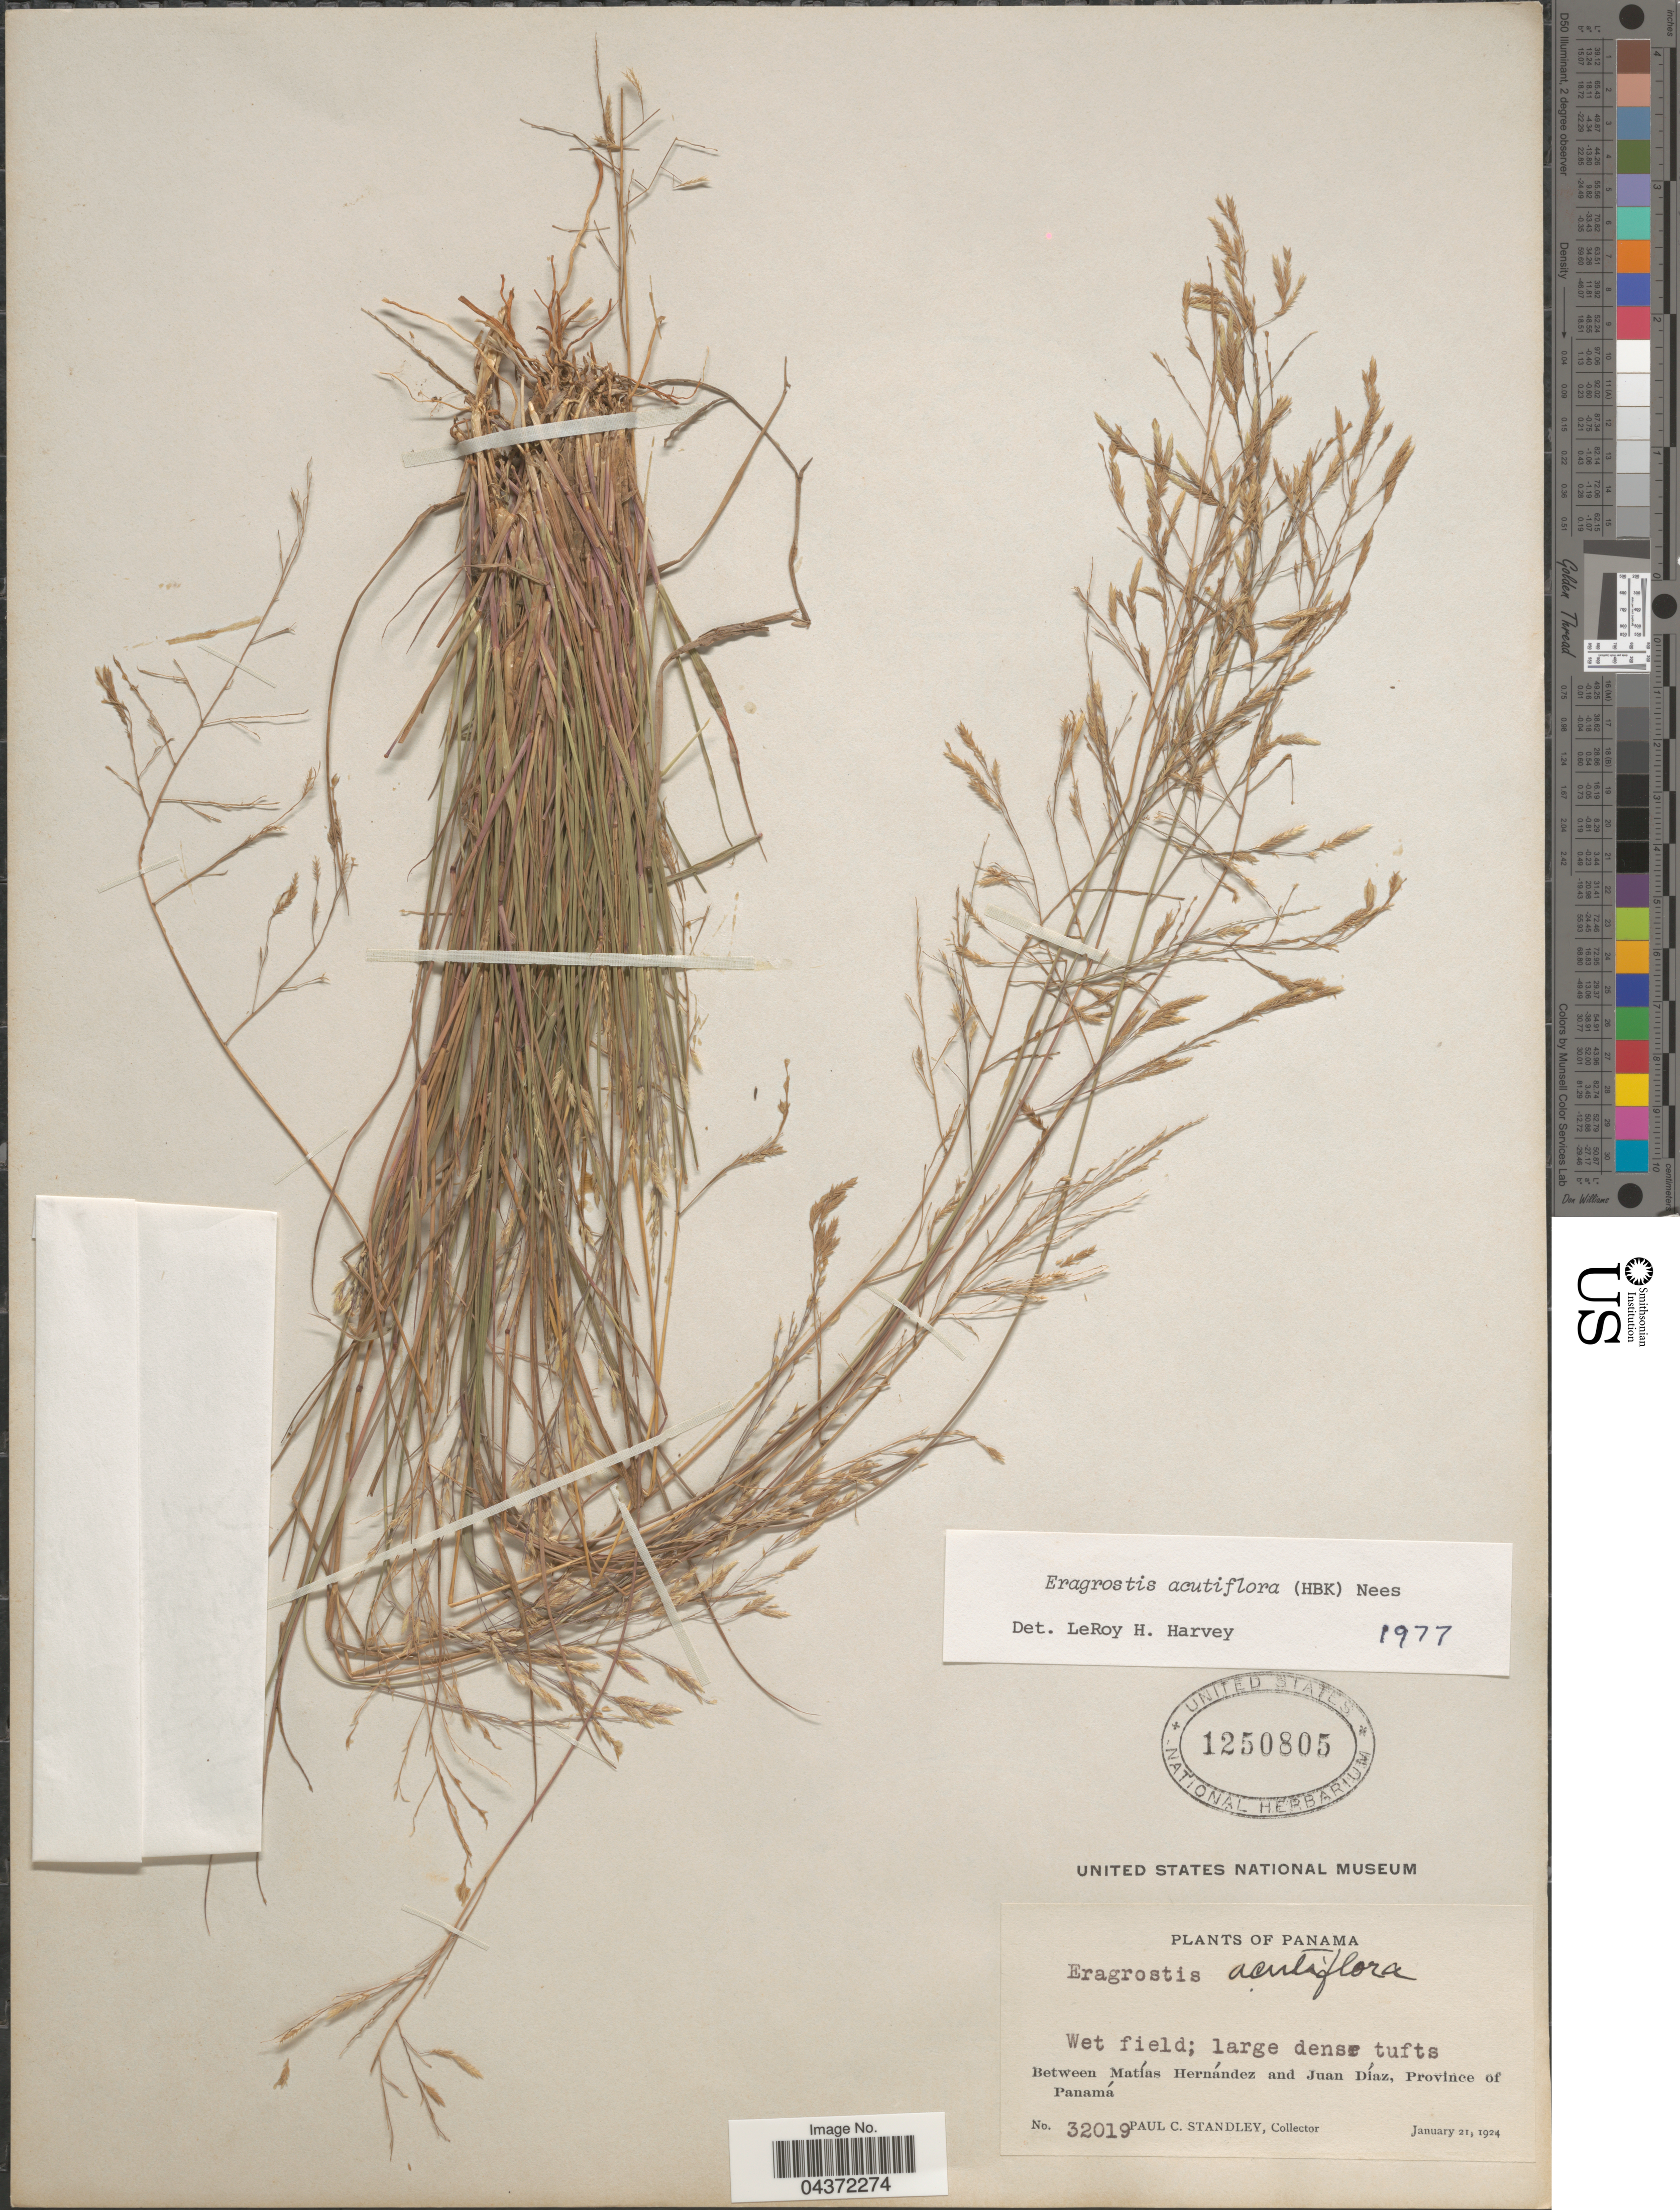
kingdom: Plantae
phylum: Tracheophyta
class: Liliopsida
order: Poales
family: Poaceae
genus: Eragrostis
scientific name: Eragrostis acutiflora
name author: (Kunth) Nees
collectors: P. C. Standley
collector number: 32019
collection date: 1924-01-21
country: Panama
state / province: Panamá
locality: Between Matías Hernández and Juan Díaz.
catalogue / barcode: US 1250805